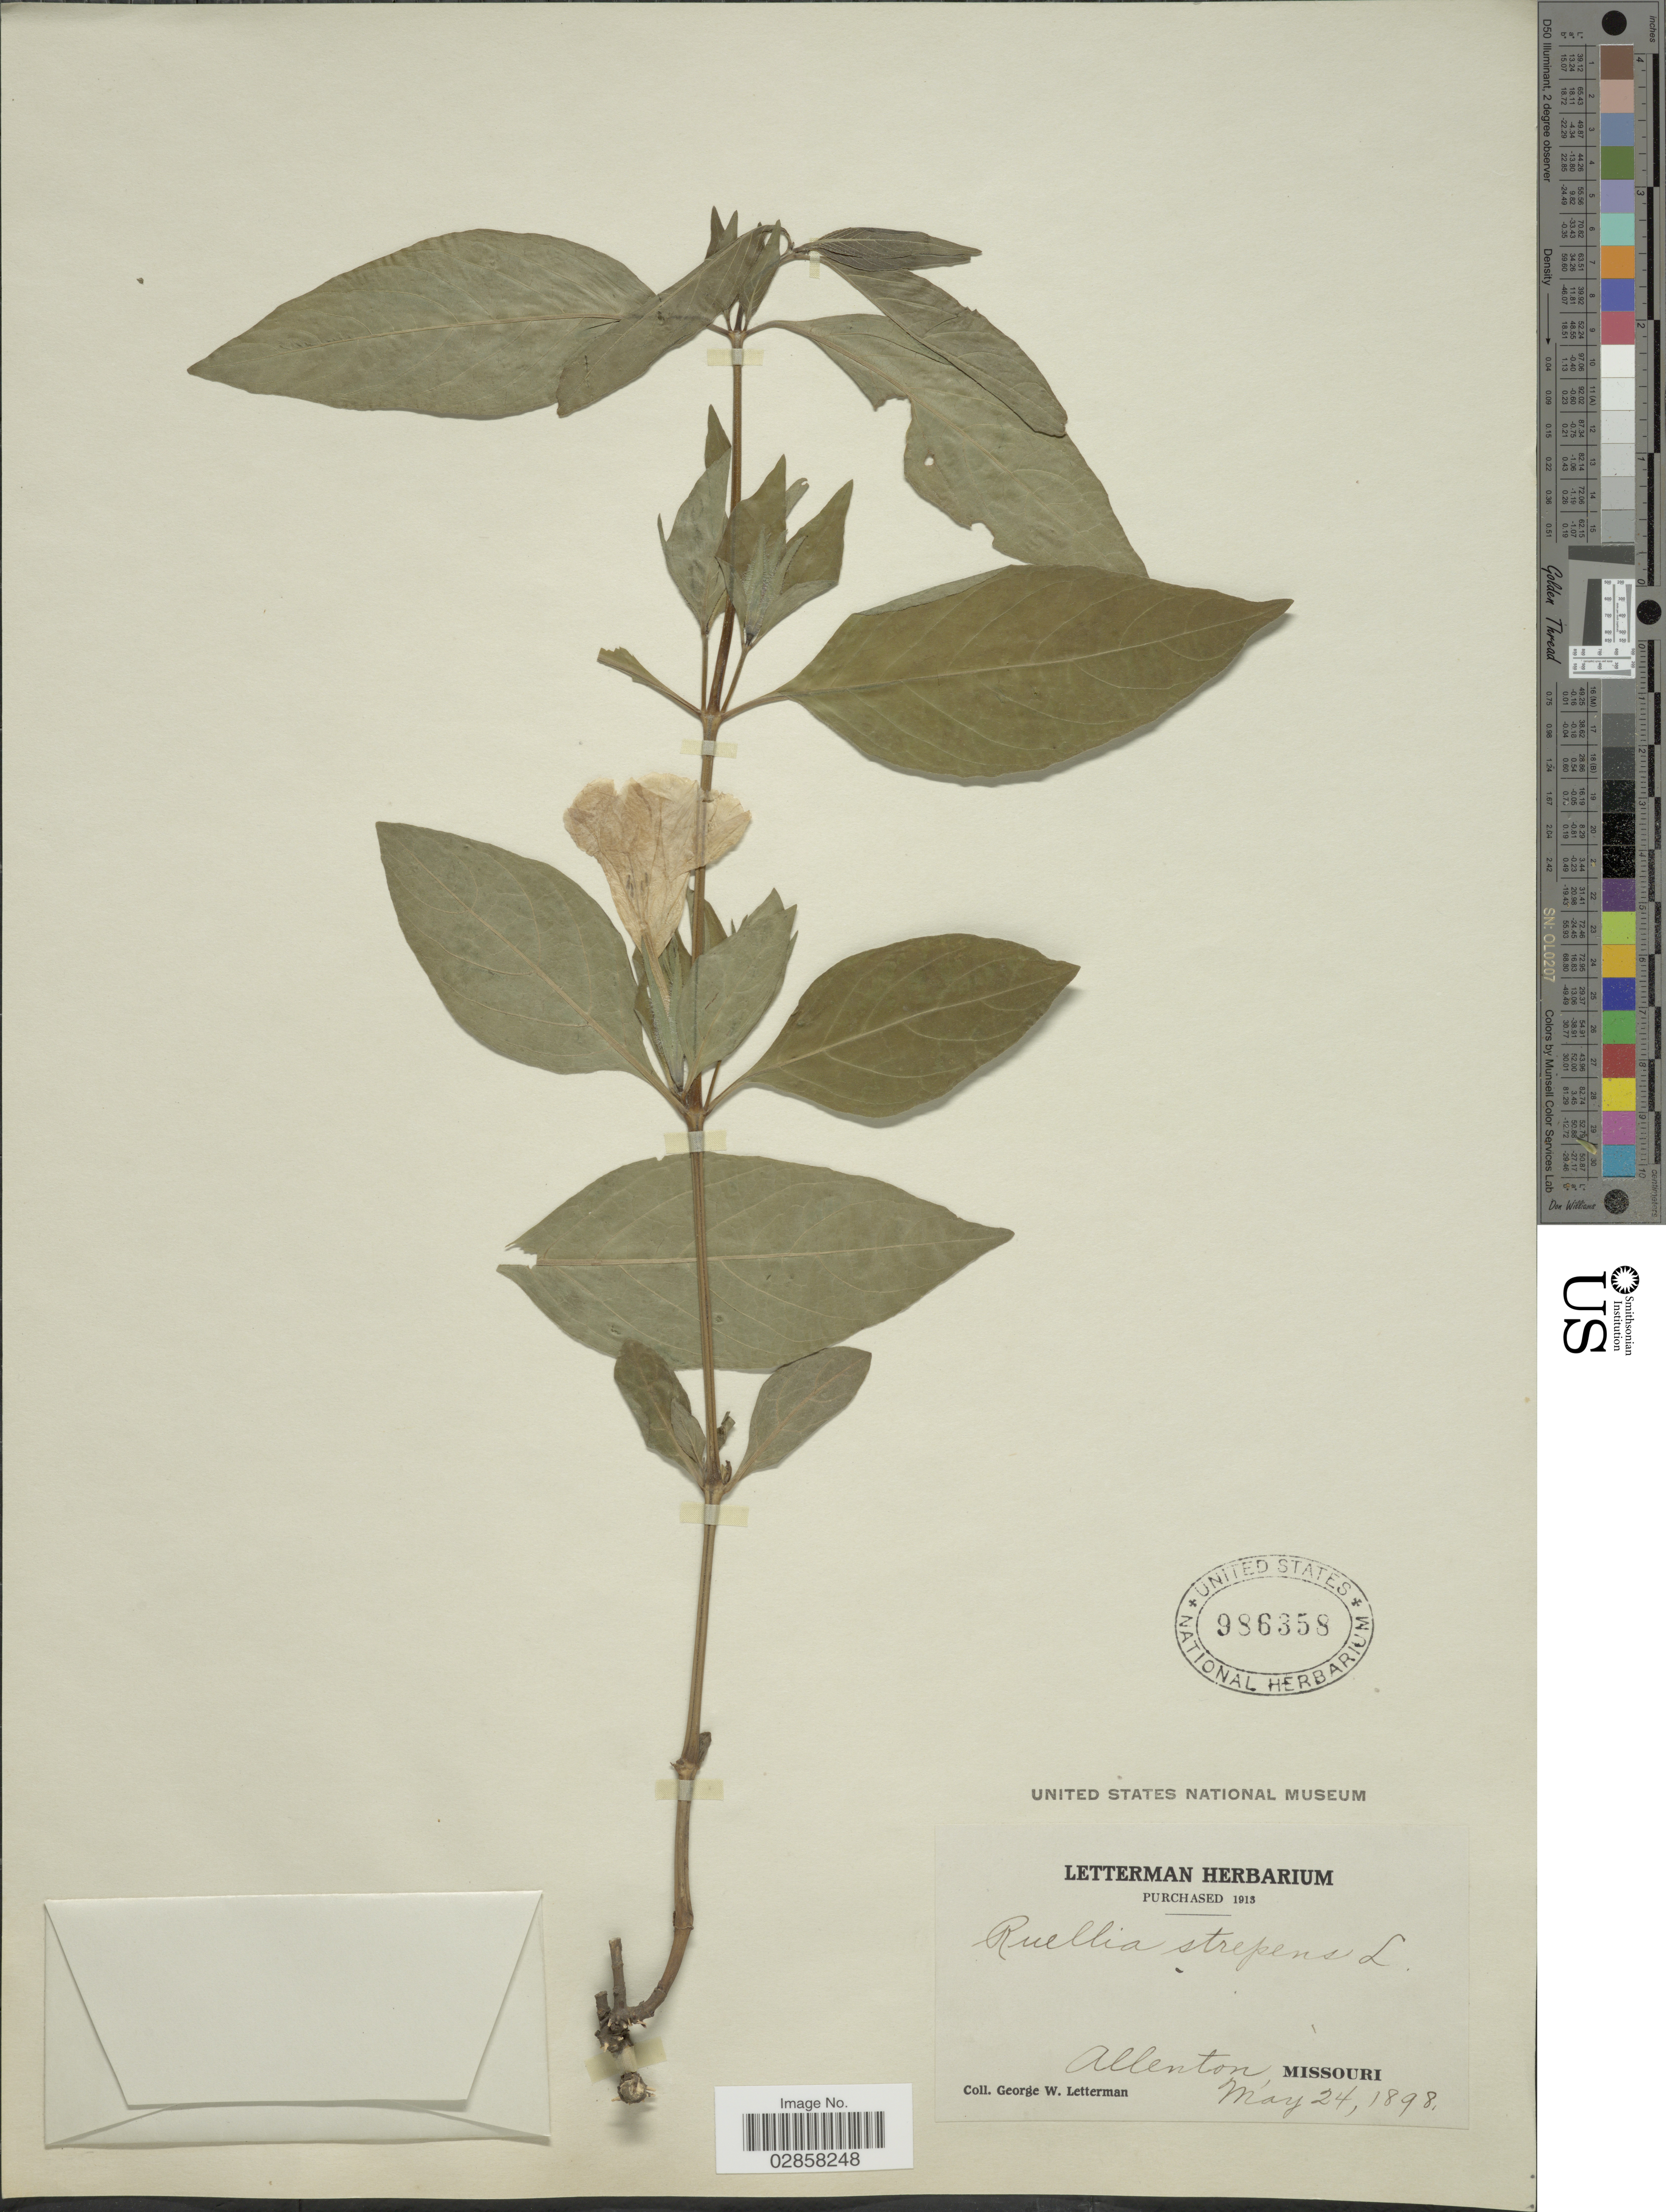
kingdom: Plantae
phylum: Tracheophyta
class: Magnoliopsida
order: Lamiales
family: Acanthaceae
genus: Ruellia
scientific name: Ruellia strepens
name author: L.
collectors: G. W. Letterman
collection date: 1898-05-24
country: United States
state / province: Missouri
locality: Allenton.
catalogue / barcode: US 986358